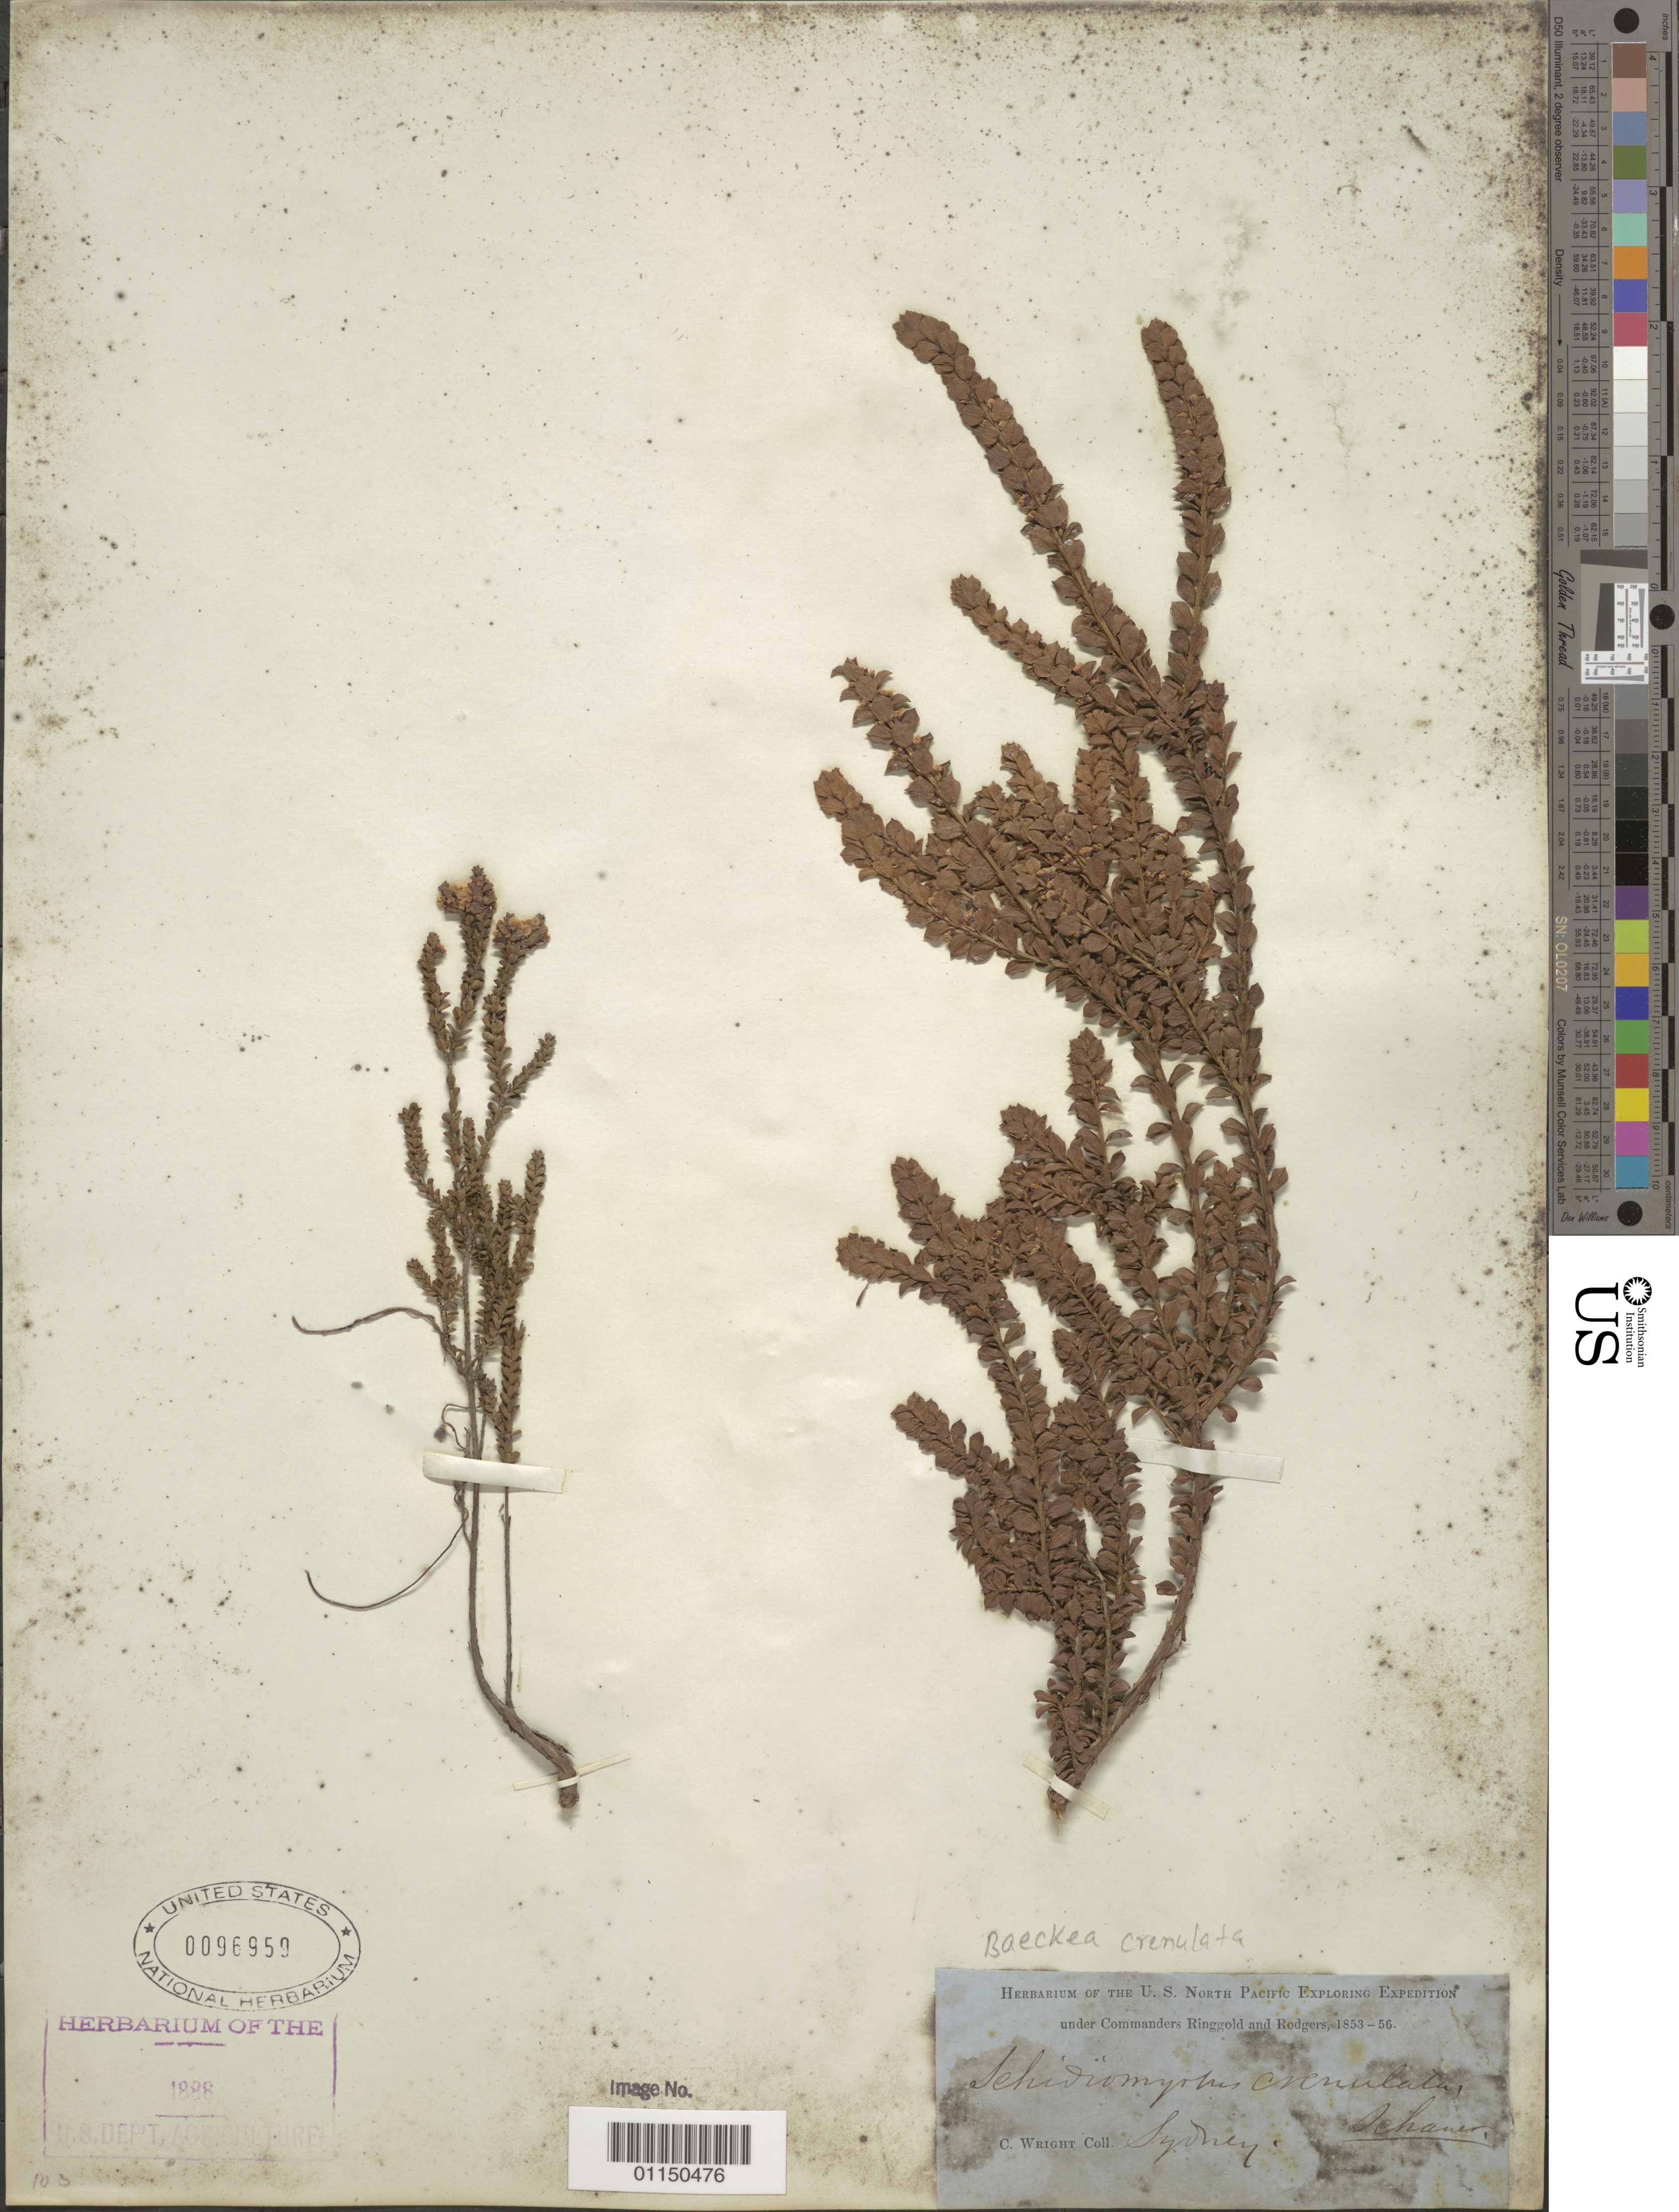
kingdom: Plantae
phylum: Tracheophyta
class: Magnoliopsida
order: Myrtales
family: Myrtaceae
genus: Baeckea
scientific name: Baeckea imbricata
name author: (Gaertn.) Druce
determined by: Strong, Mark T., (BOT), Smithsonian Institution - National Museum of Natural History (UNITED STATES)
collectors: C. Wright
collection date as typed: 1853 to -- -- 1856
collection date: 1853/1856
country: Australia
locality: Sydney.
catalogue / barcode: US 96959